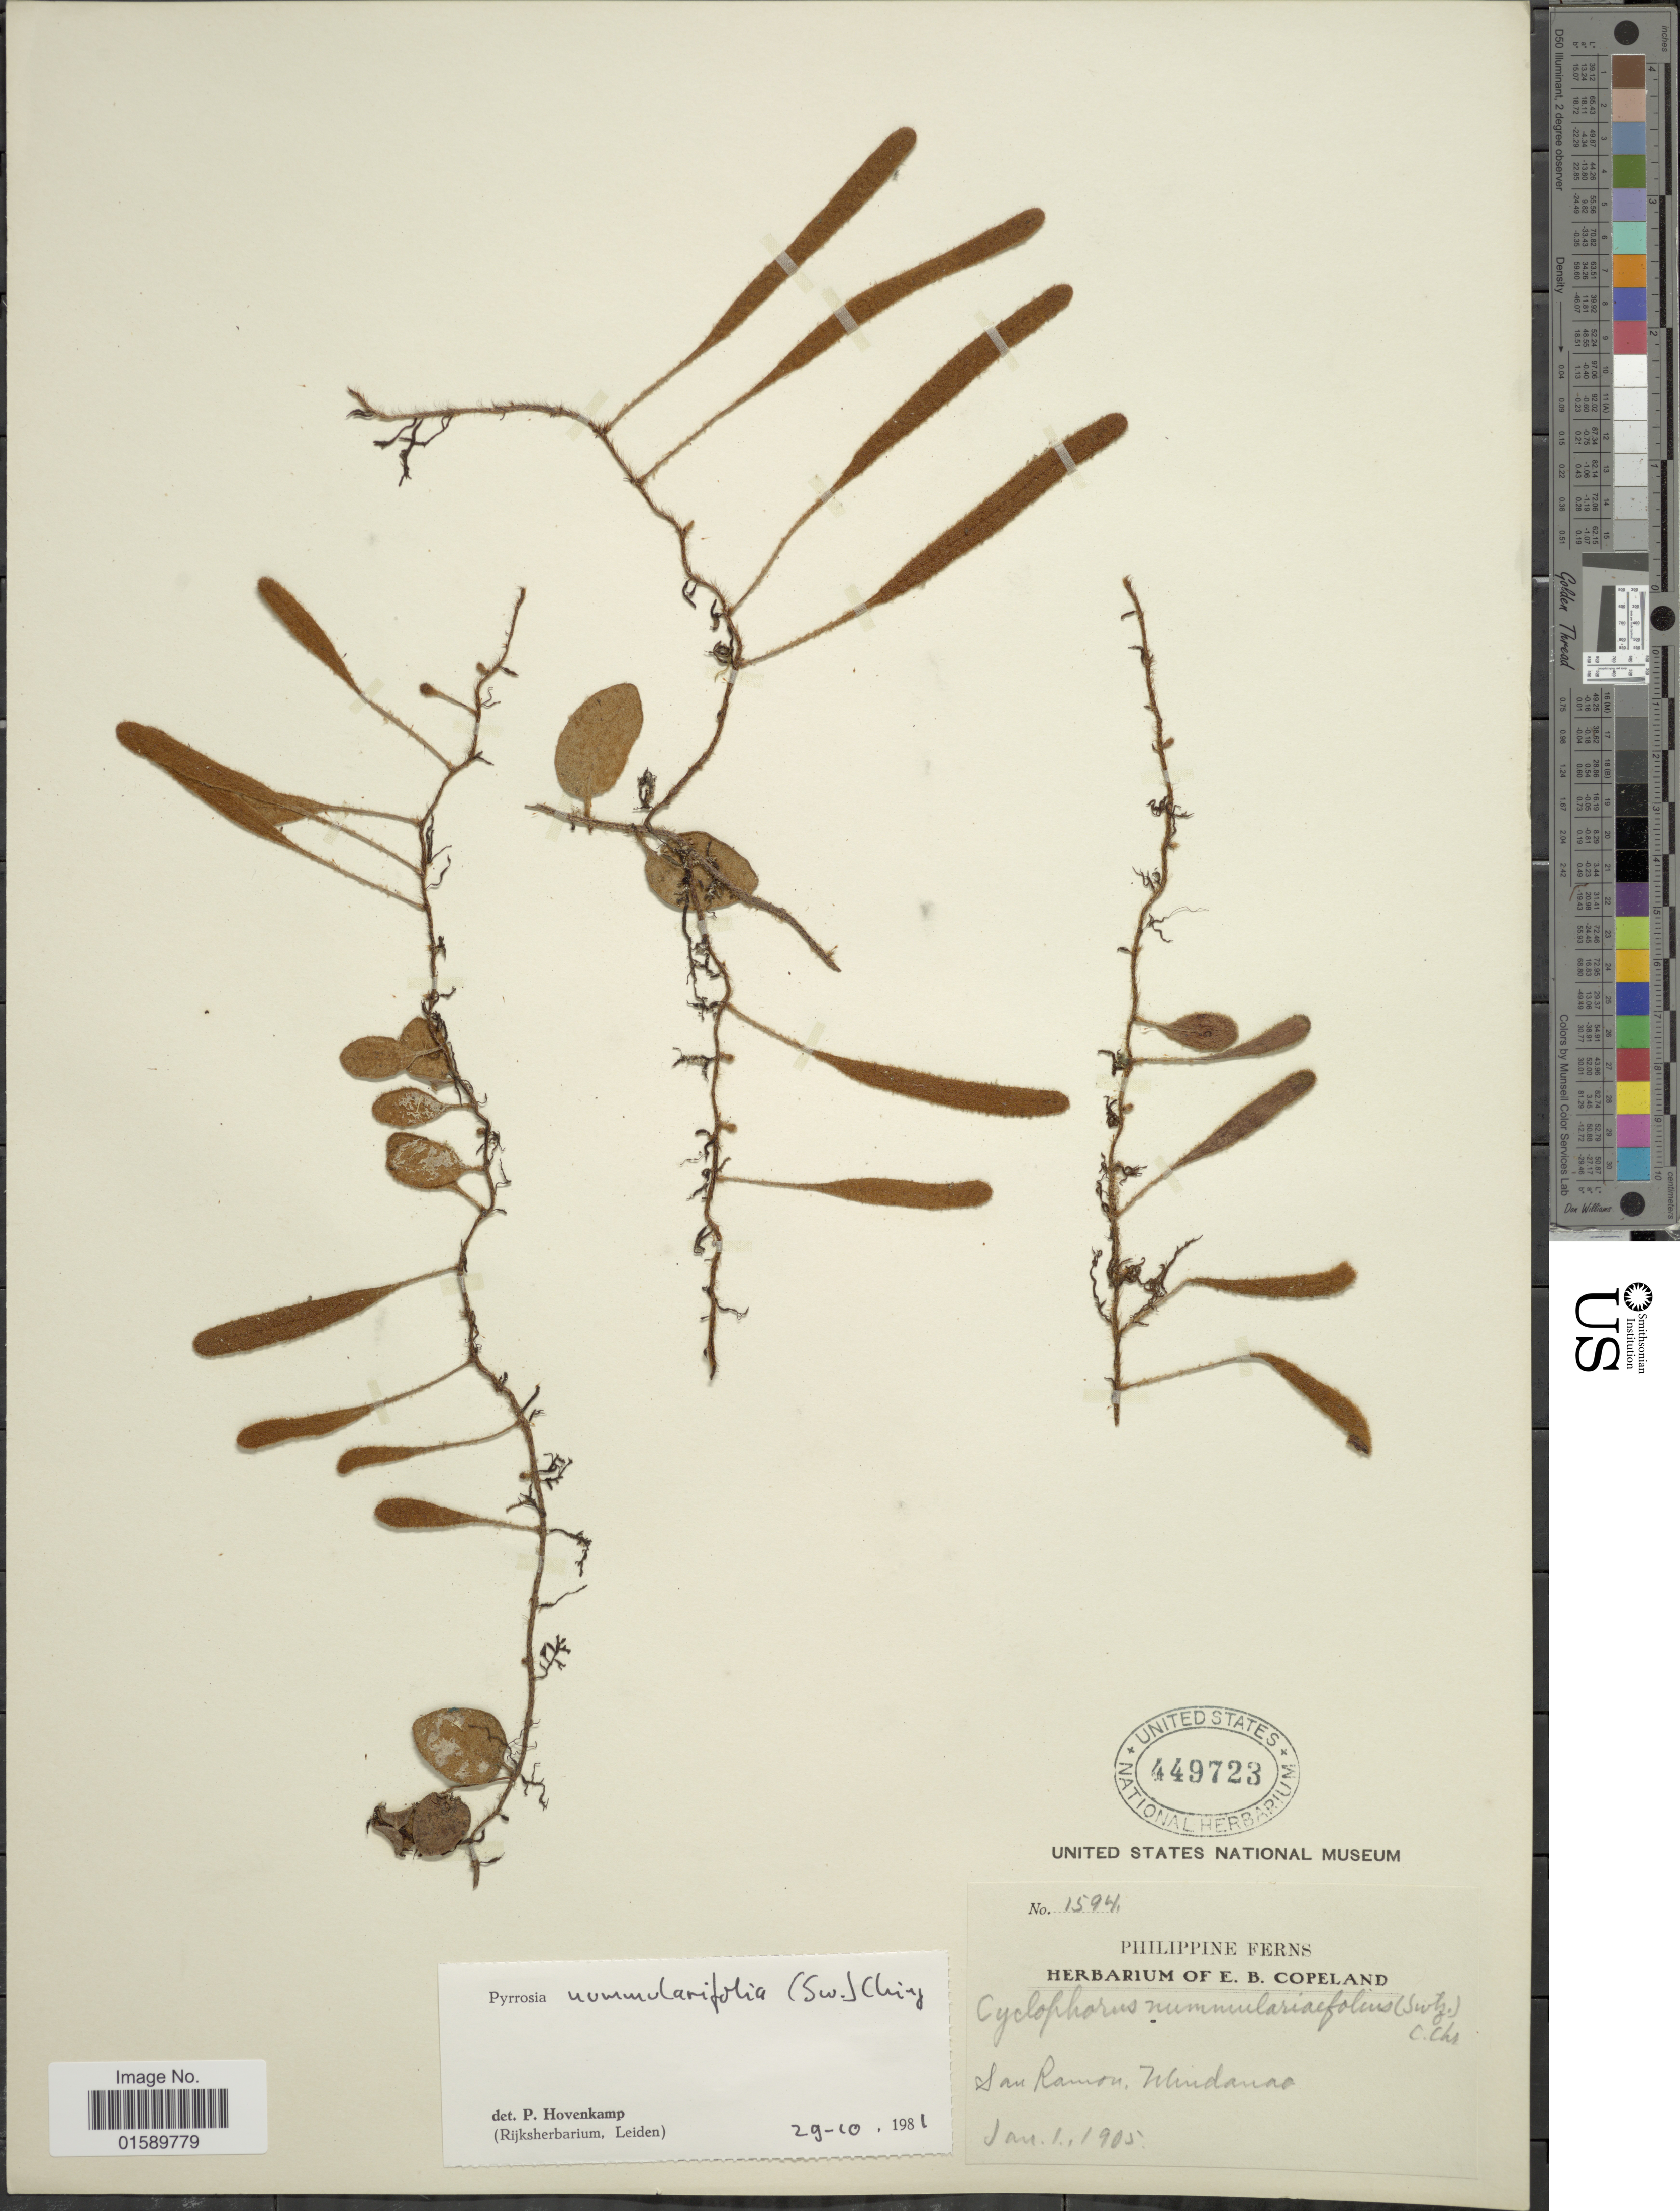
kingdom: Plantae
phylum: Tracheophyta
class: Polypodiopsida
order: Polypodiales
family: Polypodiaceae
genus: Pyrrosia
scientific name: Pyrrosia nummularifolia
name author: (Sw.) Ching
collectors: ex herb. E. B. Copeland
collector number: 1594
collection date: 1905-01-01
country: Philippines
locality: San Ramon, Mindanao.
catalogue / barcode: US 449723